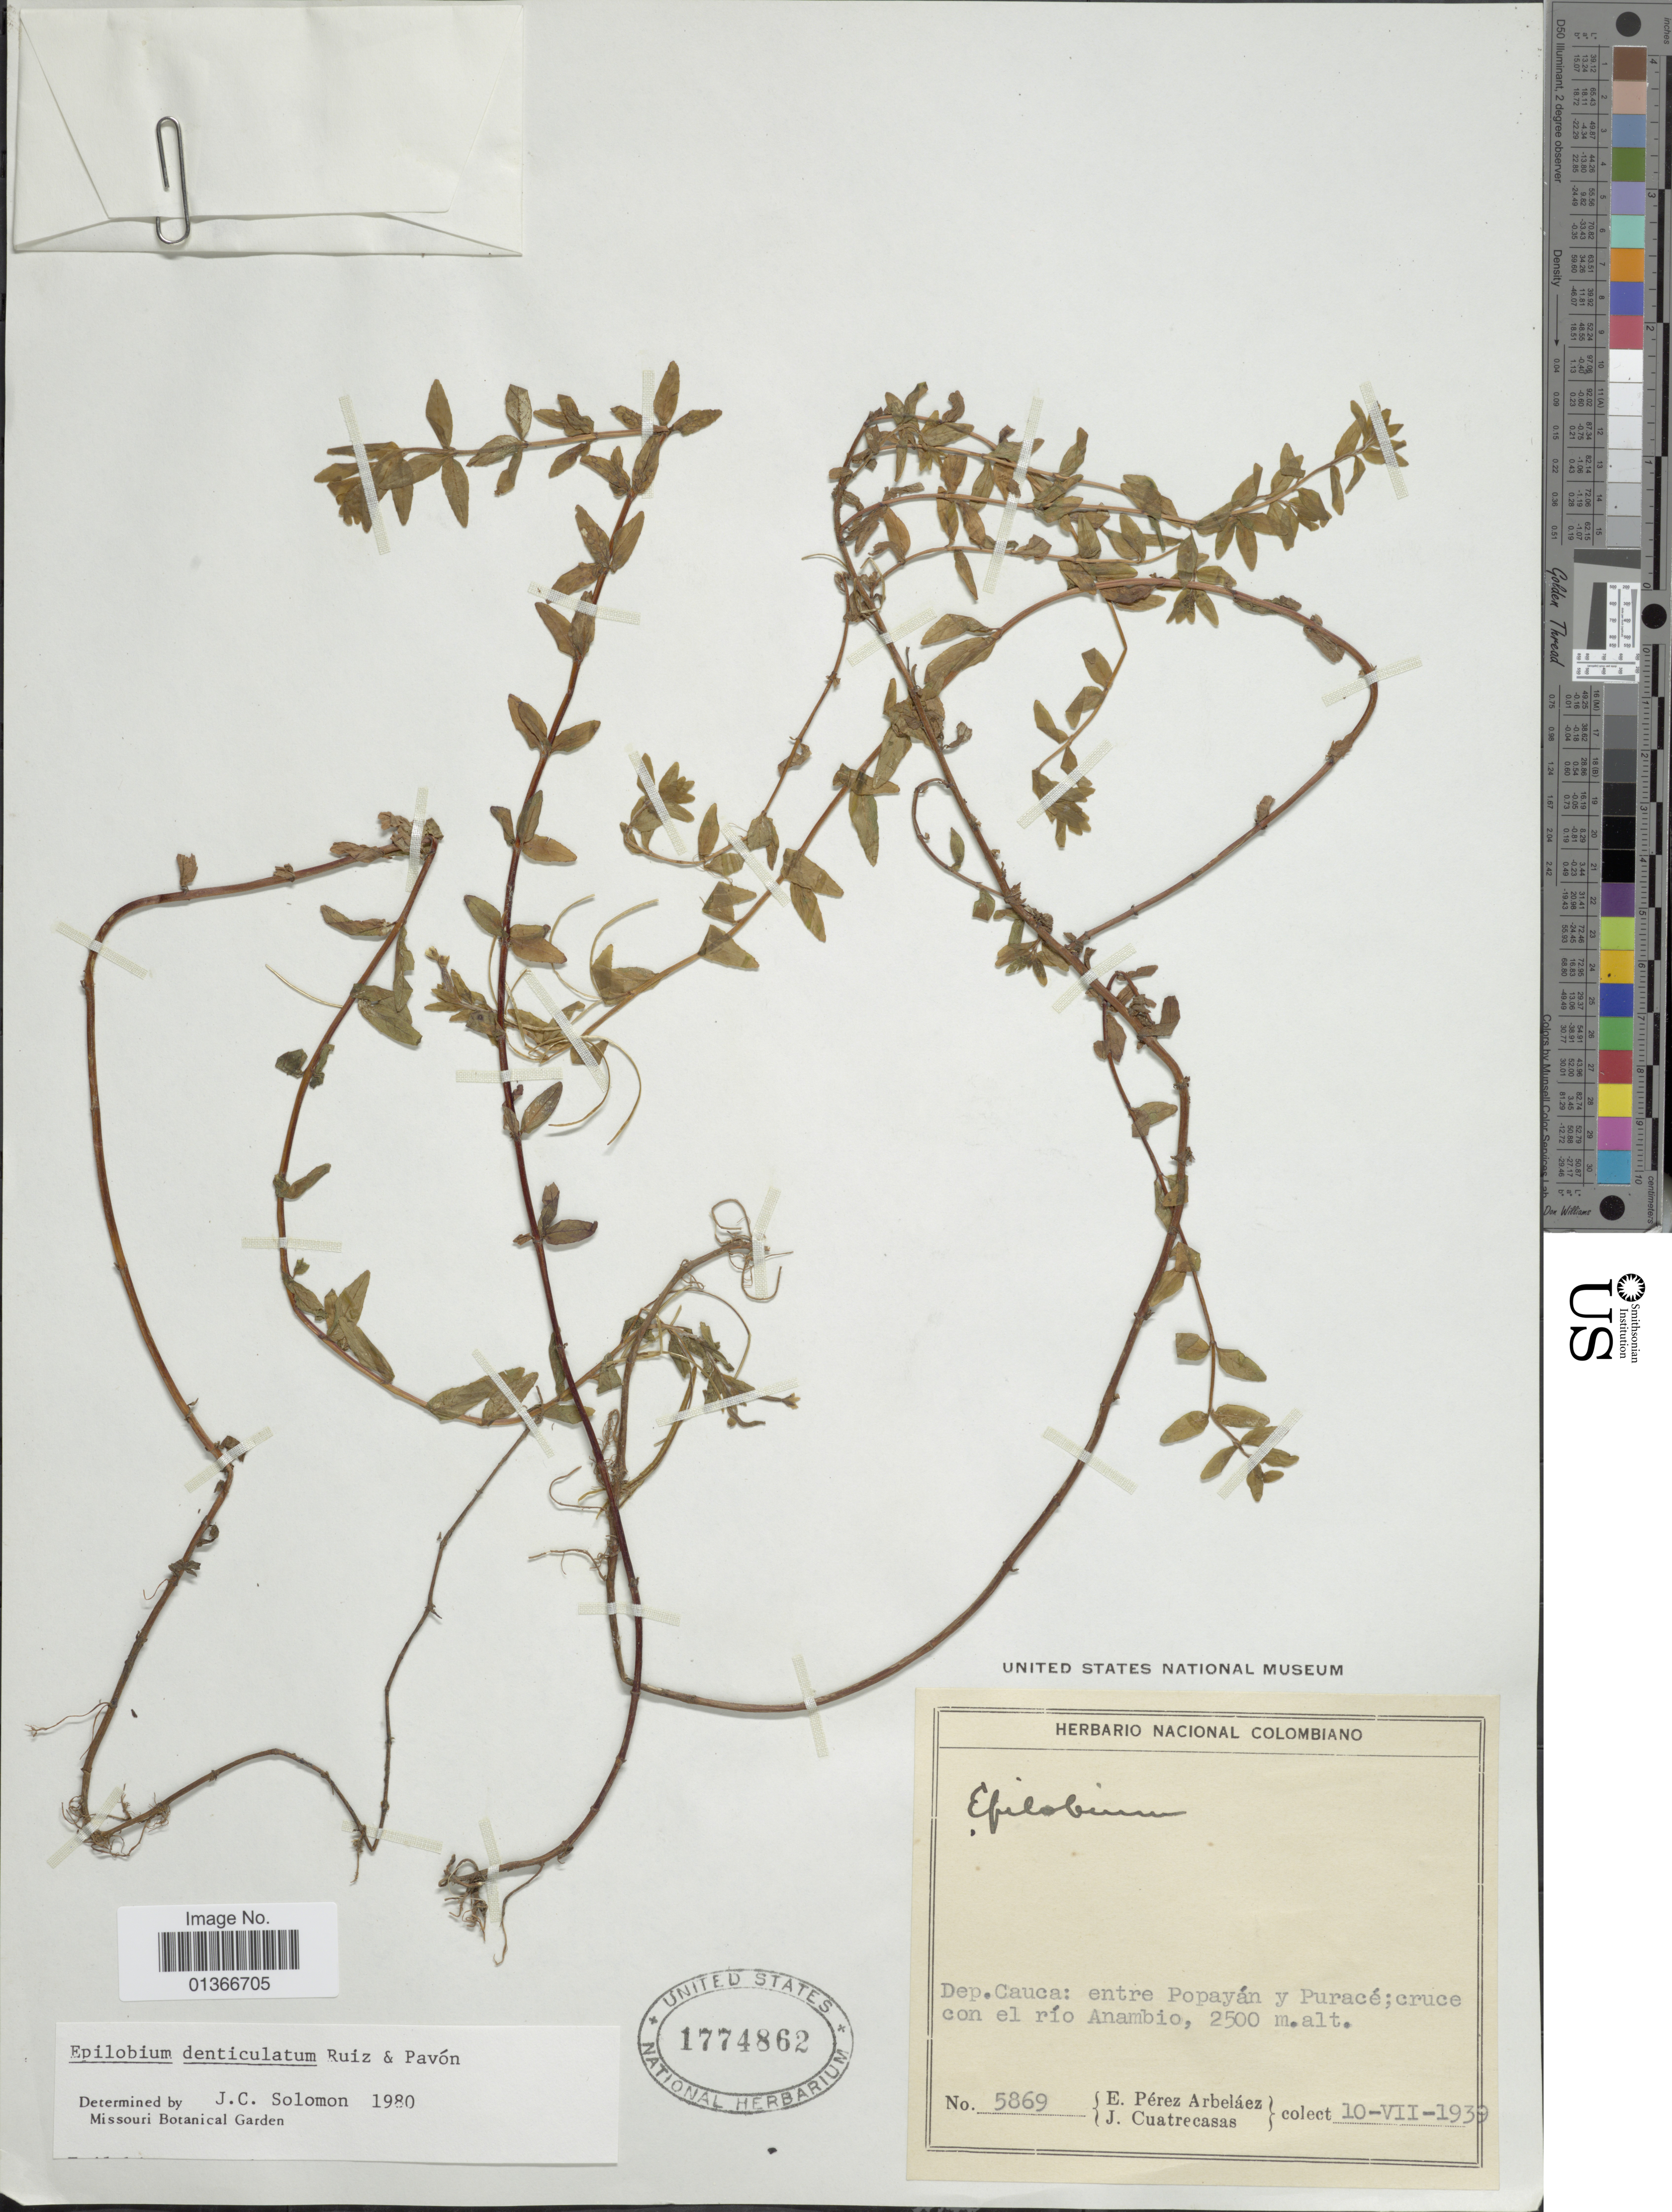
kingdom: Plantae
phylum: Tracheophyta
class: Magnoliopsida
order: Myrtales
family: Onagraceae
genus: Epilobium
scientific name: Epilobium denticulatum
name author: Ruiz & Pav.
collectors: E. Pérez Arbeláez & J. Cuatrecasas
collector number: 5869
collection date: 1939-07-10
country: Colombia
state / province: Cauca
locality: Entre Popayán y Puracé; cruce con el río Anambio.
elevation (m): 2500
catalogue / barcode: US 1774862